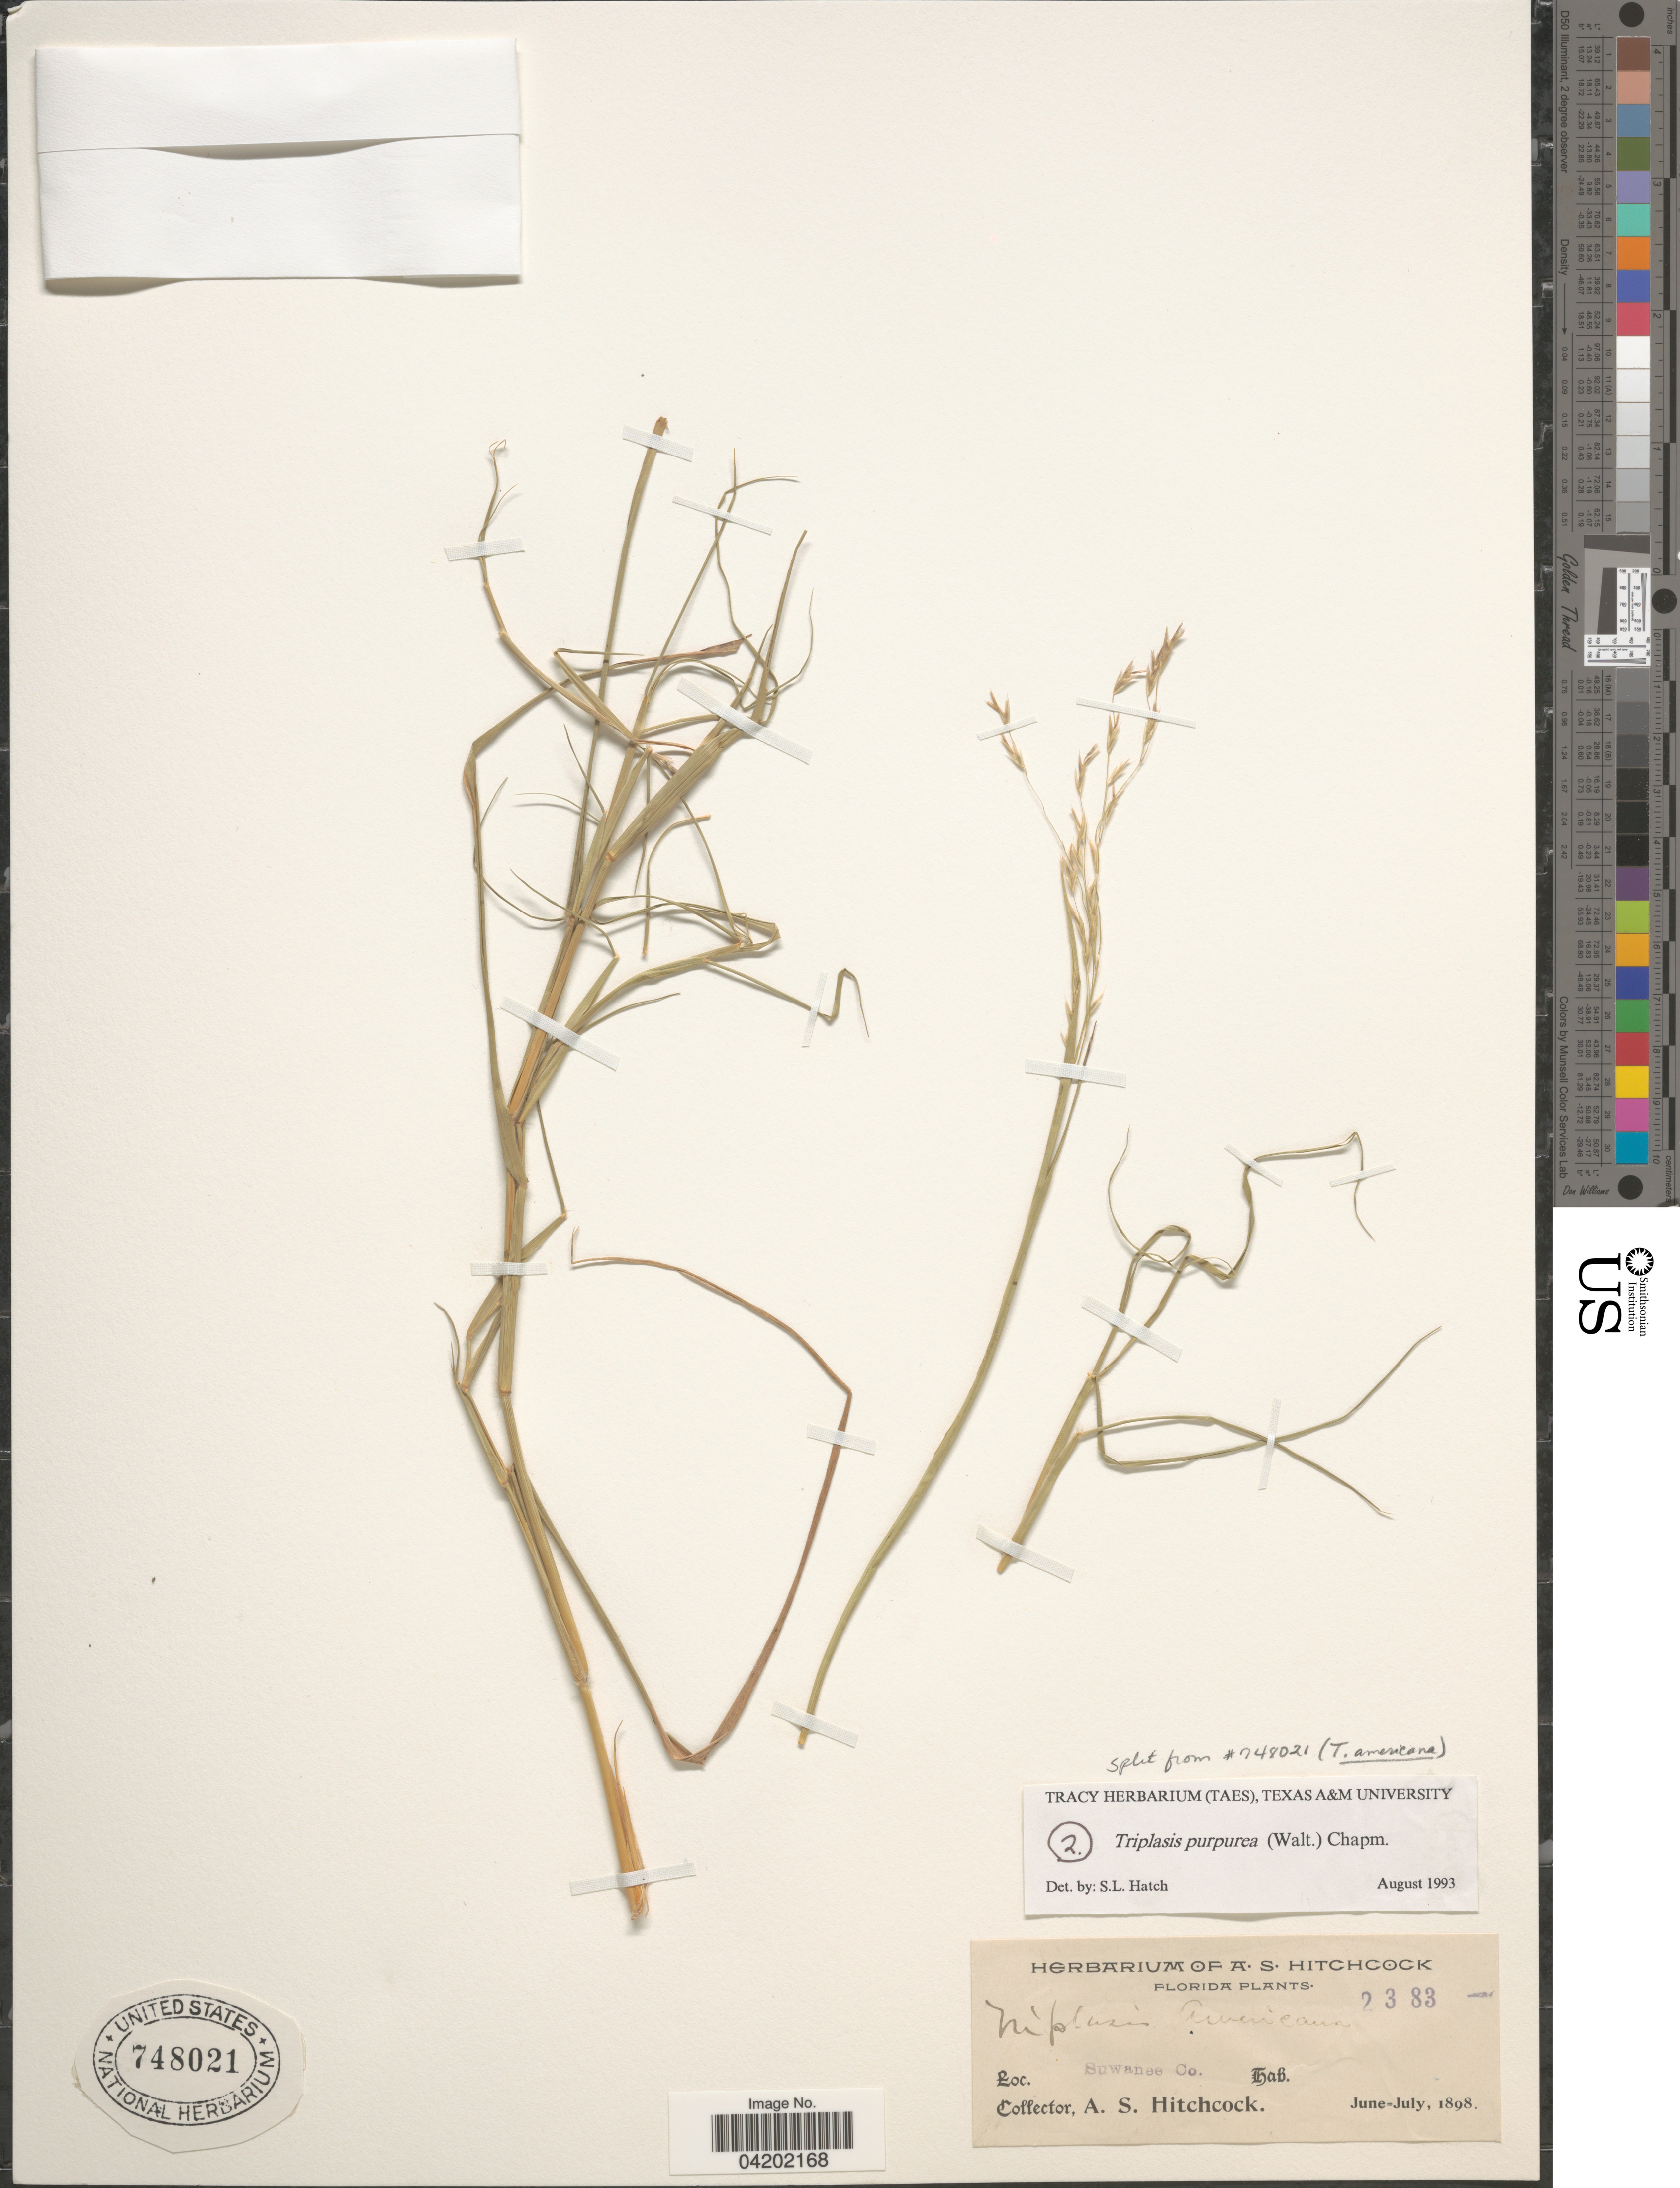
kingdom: Plantae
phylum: Tracheophyta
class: Liliopsida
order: Poales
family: Poaceae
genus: Triplasis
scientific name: Triplasis purpurea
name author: (Walter) Chapm.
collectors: A. S. Hitchcock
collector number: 2383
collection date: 1898-06/1898-07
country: United States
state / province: Florida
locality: Suwanee Co.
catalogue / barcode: US 748021